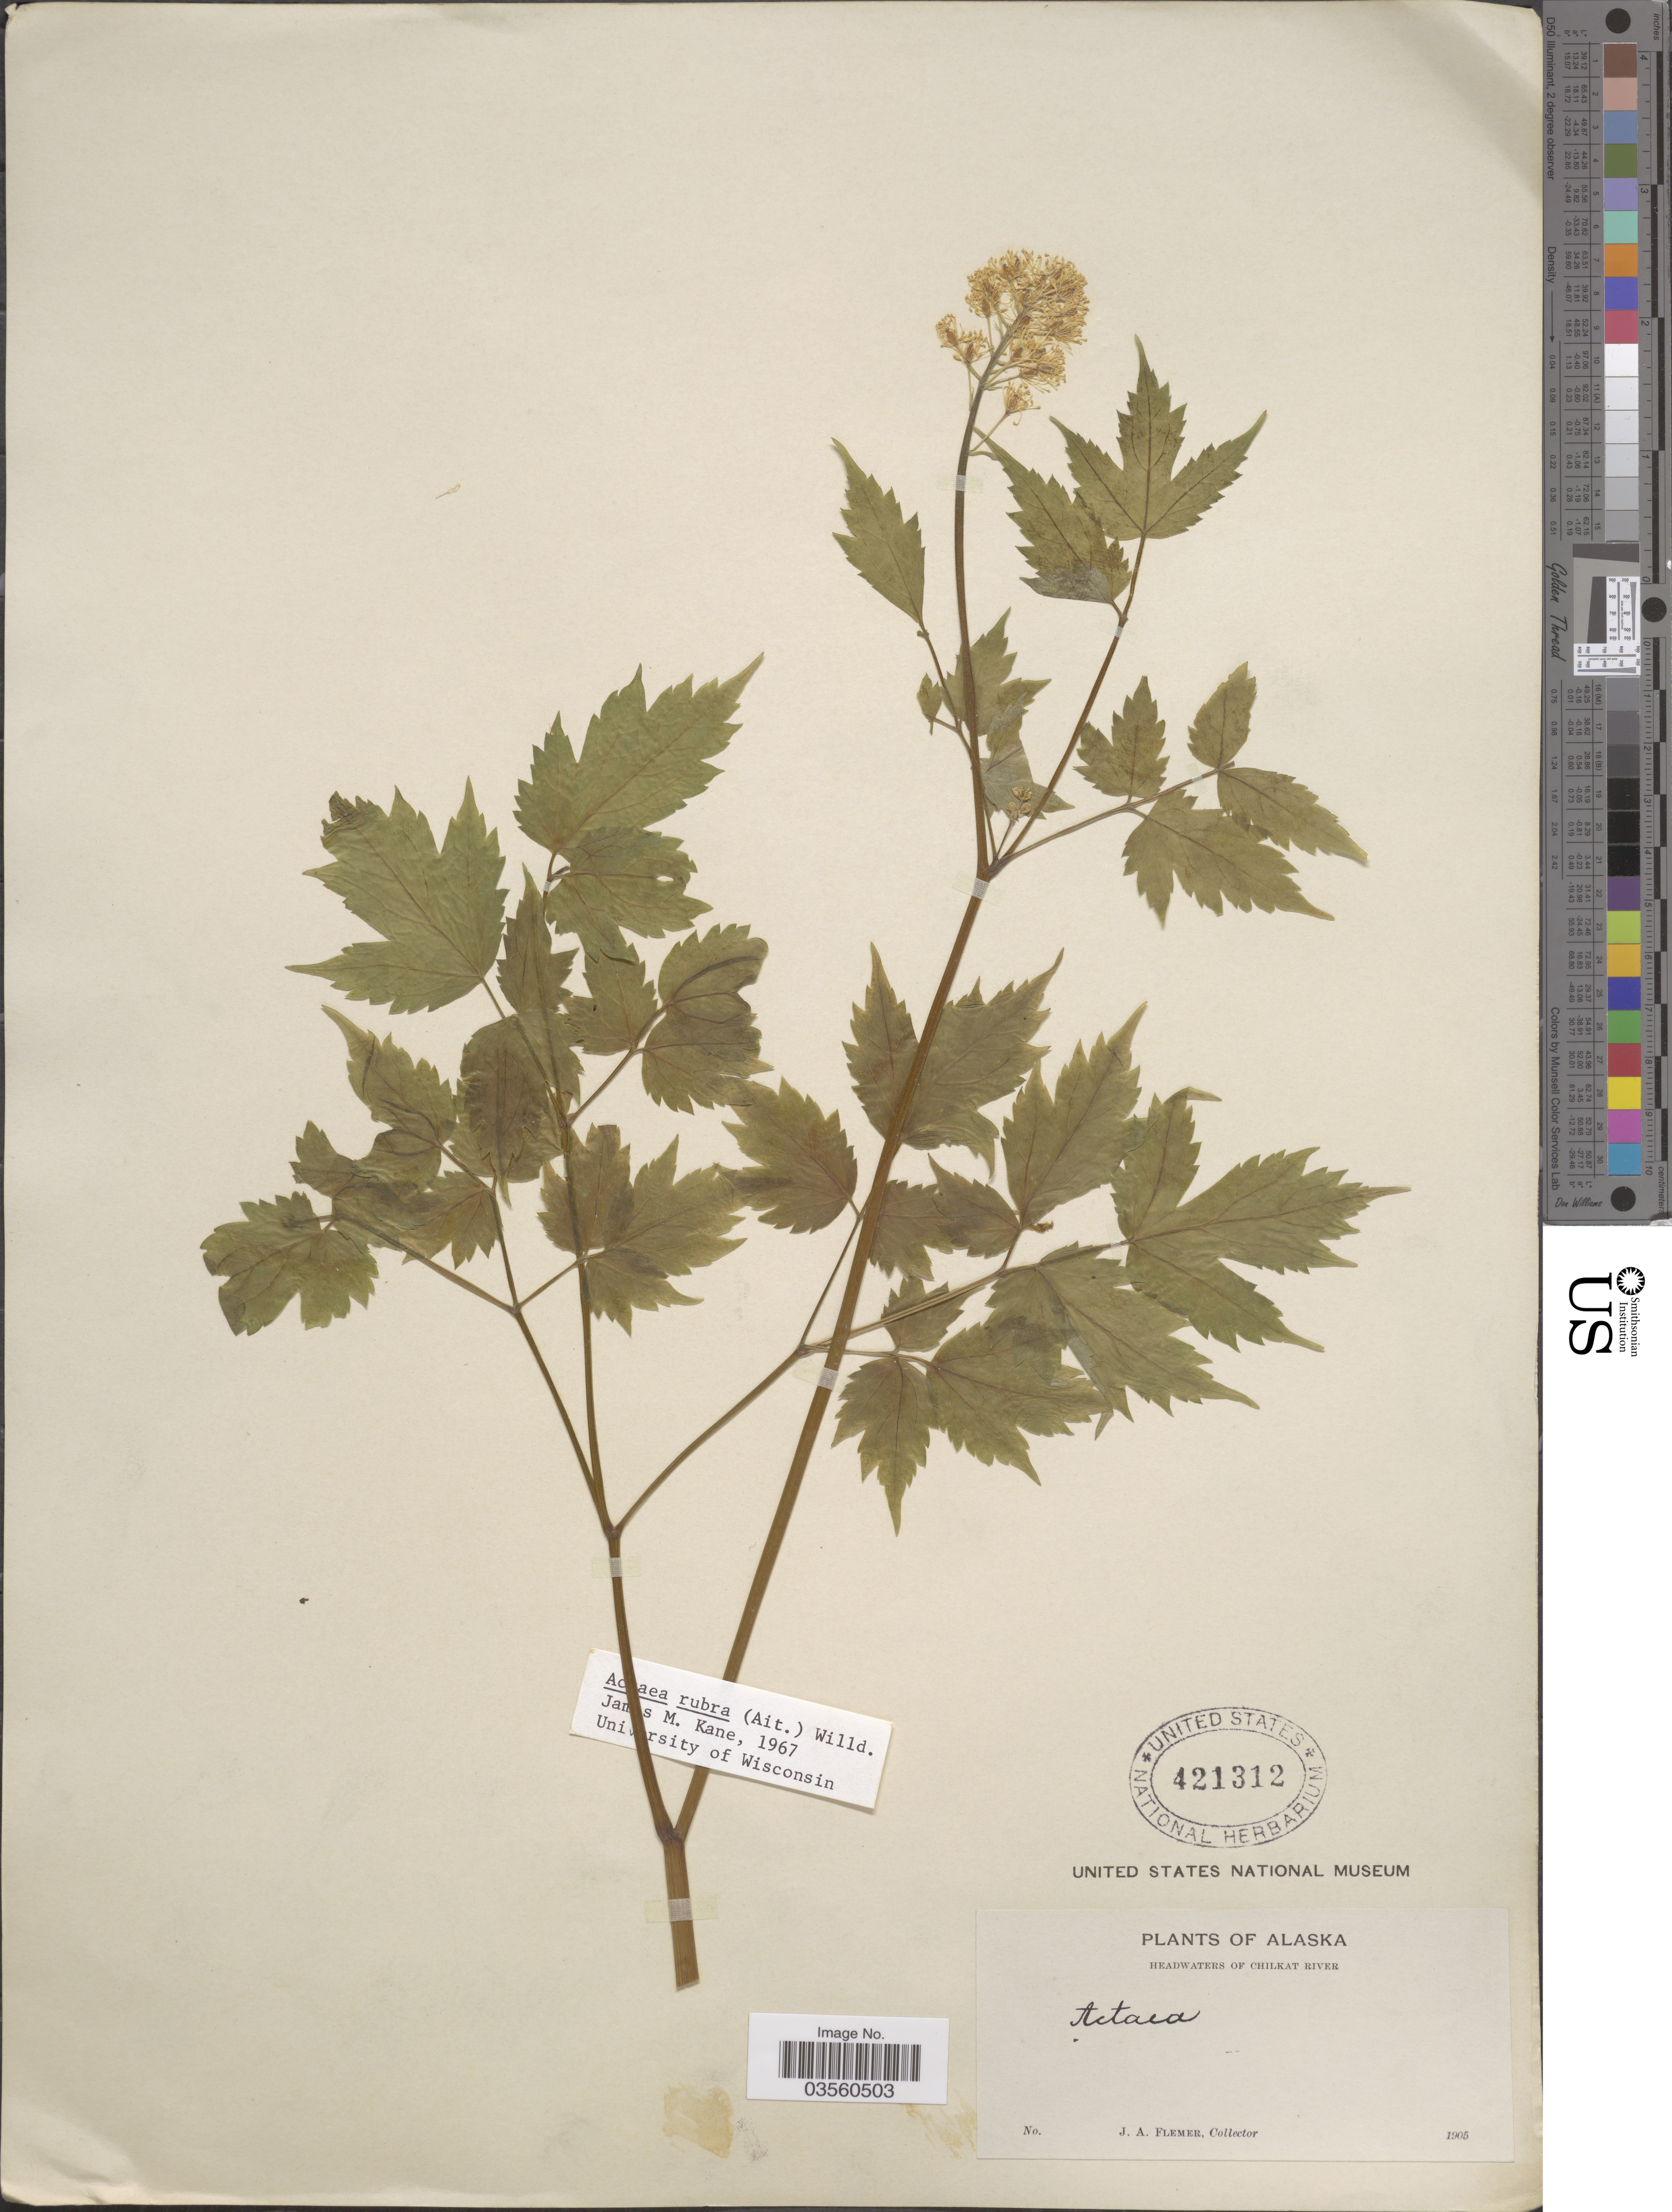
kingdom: Plantae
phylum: Tracheophyta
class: Magnoliopsida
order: Ranunculales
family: Ranunculaceae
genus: Actaea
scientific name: Actaea rubra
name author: (Aiton) Willd.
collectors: J. Flemer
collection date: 1905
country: United States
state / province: Alaska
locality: Headwaters of Chilkat River.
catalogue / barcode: US 421312